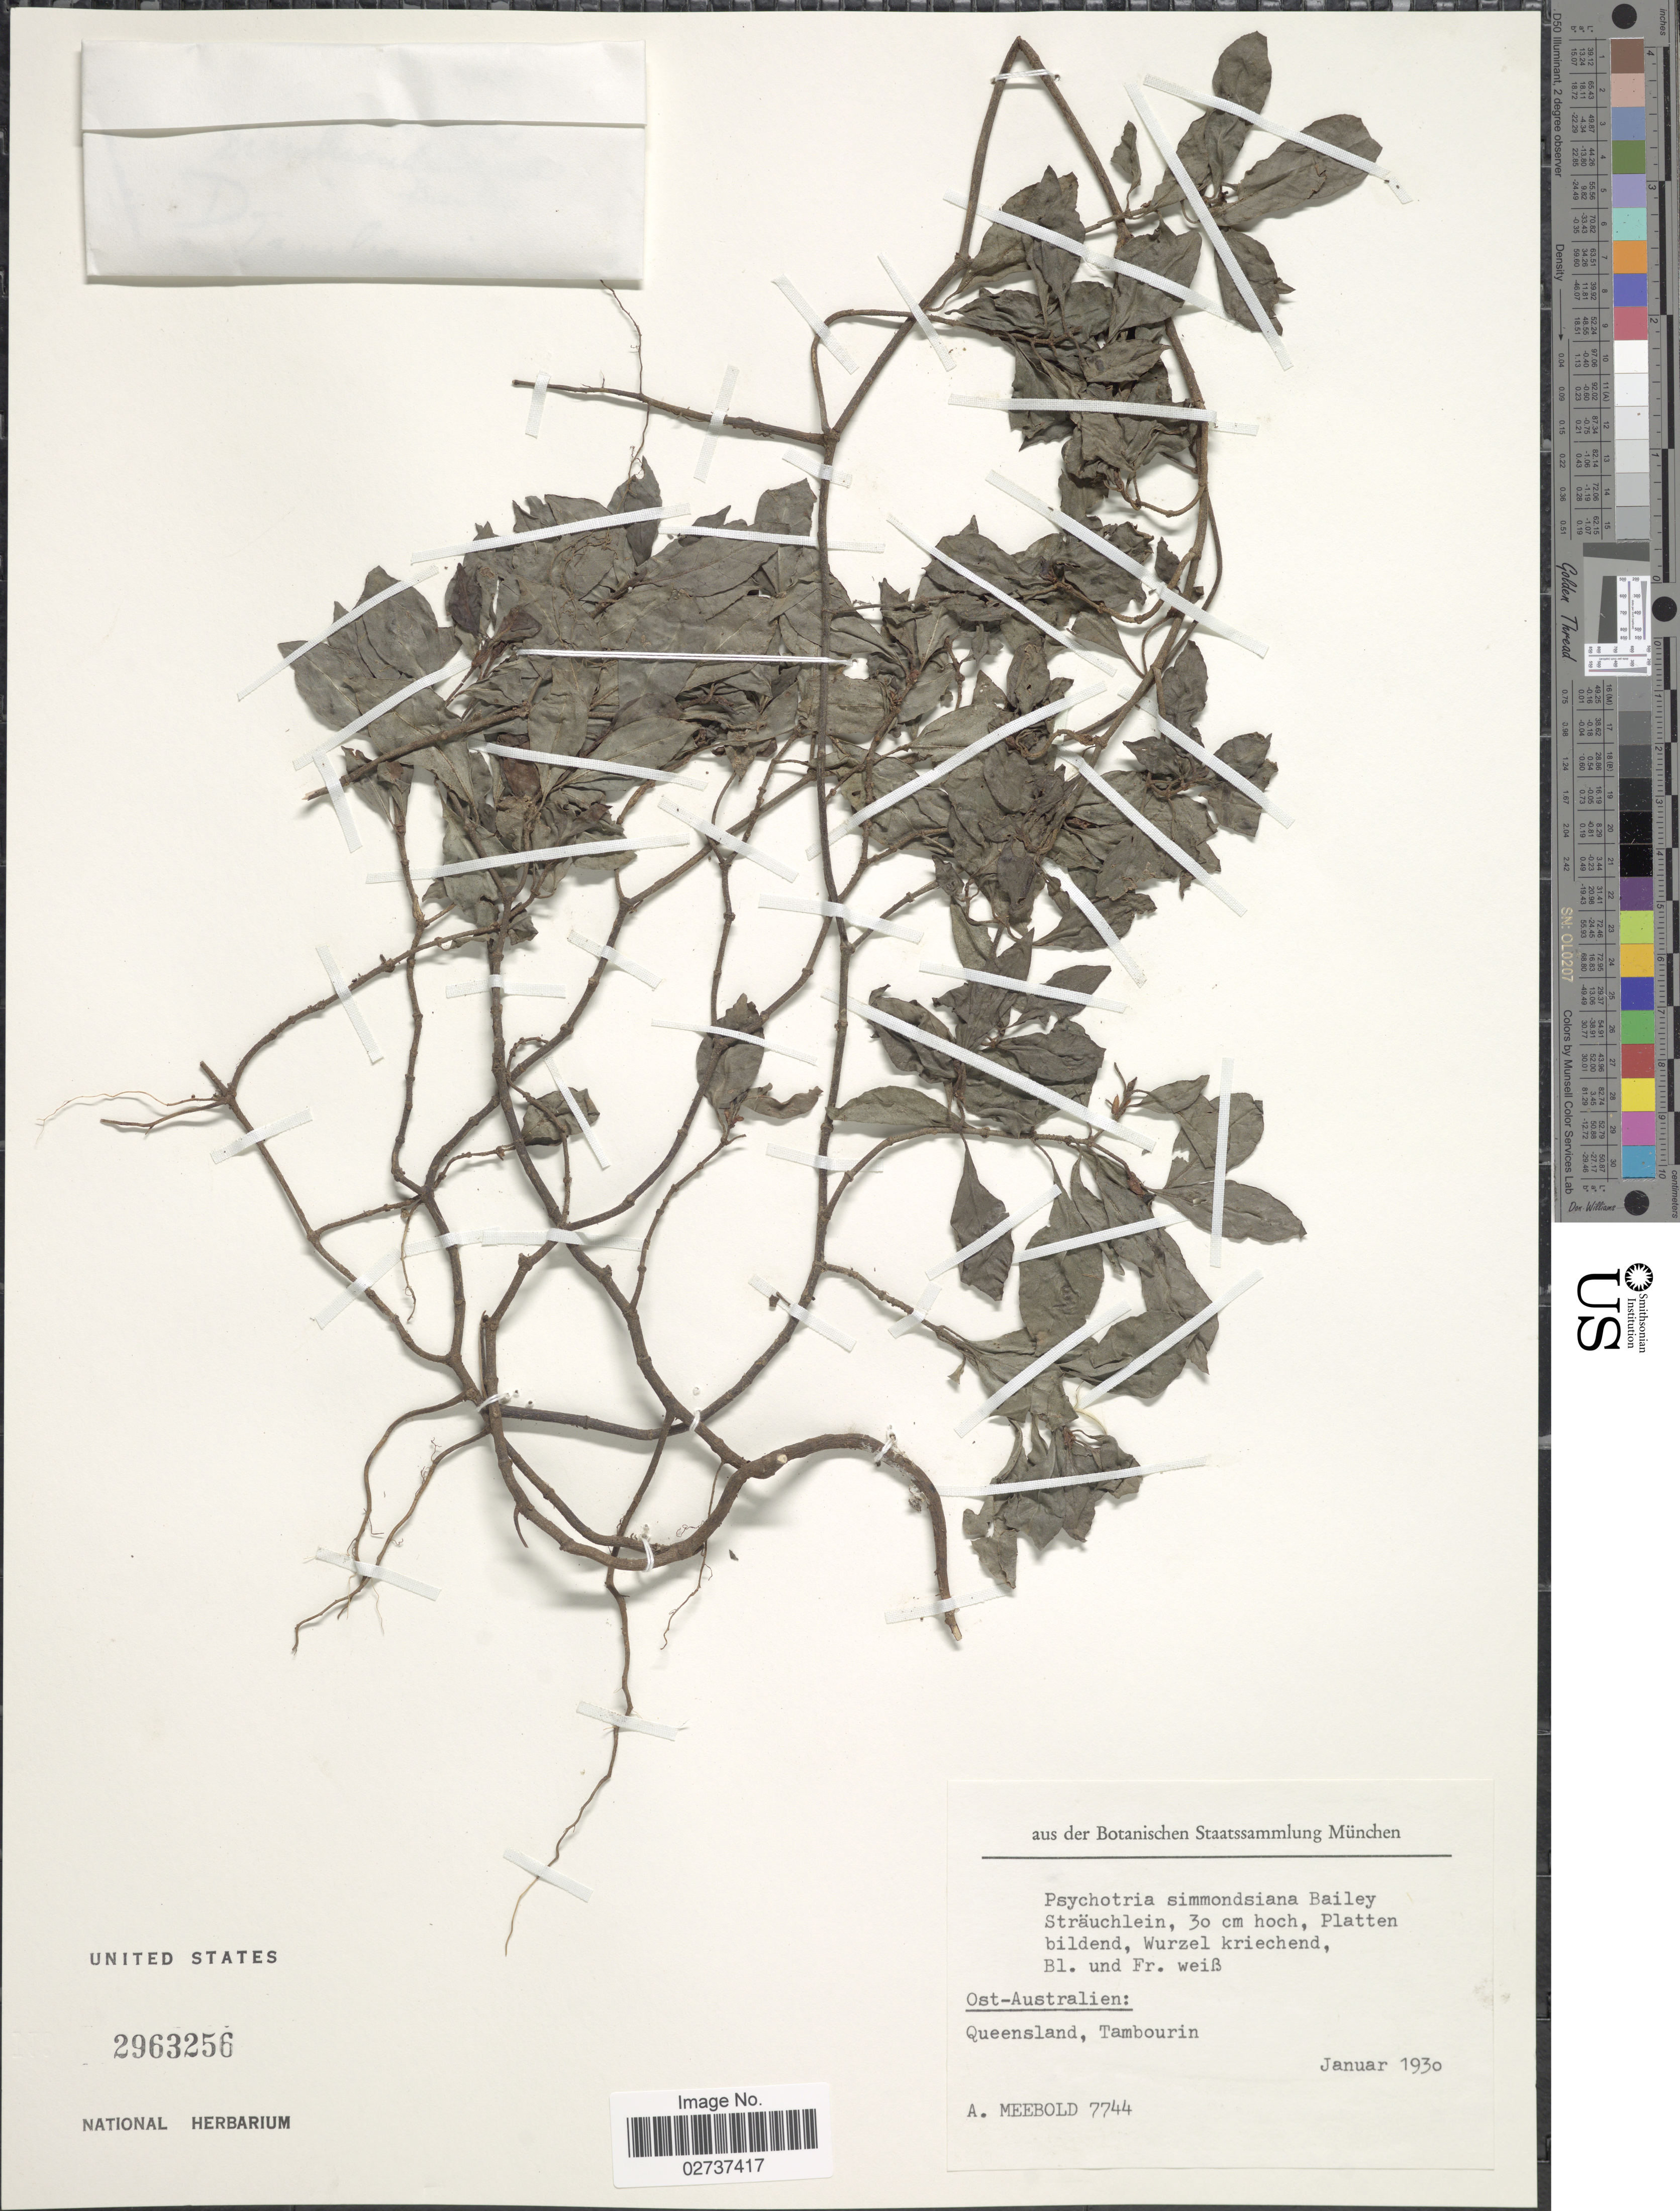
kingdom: Plantae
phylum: Tracheophyta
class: Magnoliopsida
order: Gentianales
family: Rubiaceae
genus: Psychotria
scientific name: Psychotria simmondsiana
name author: F.M. Bailey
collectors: A. Meebold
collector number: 7744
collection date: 1930-01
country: Australia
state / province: Queensland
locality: Ost-Australien: Tambourin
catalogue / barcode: US 2963256